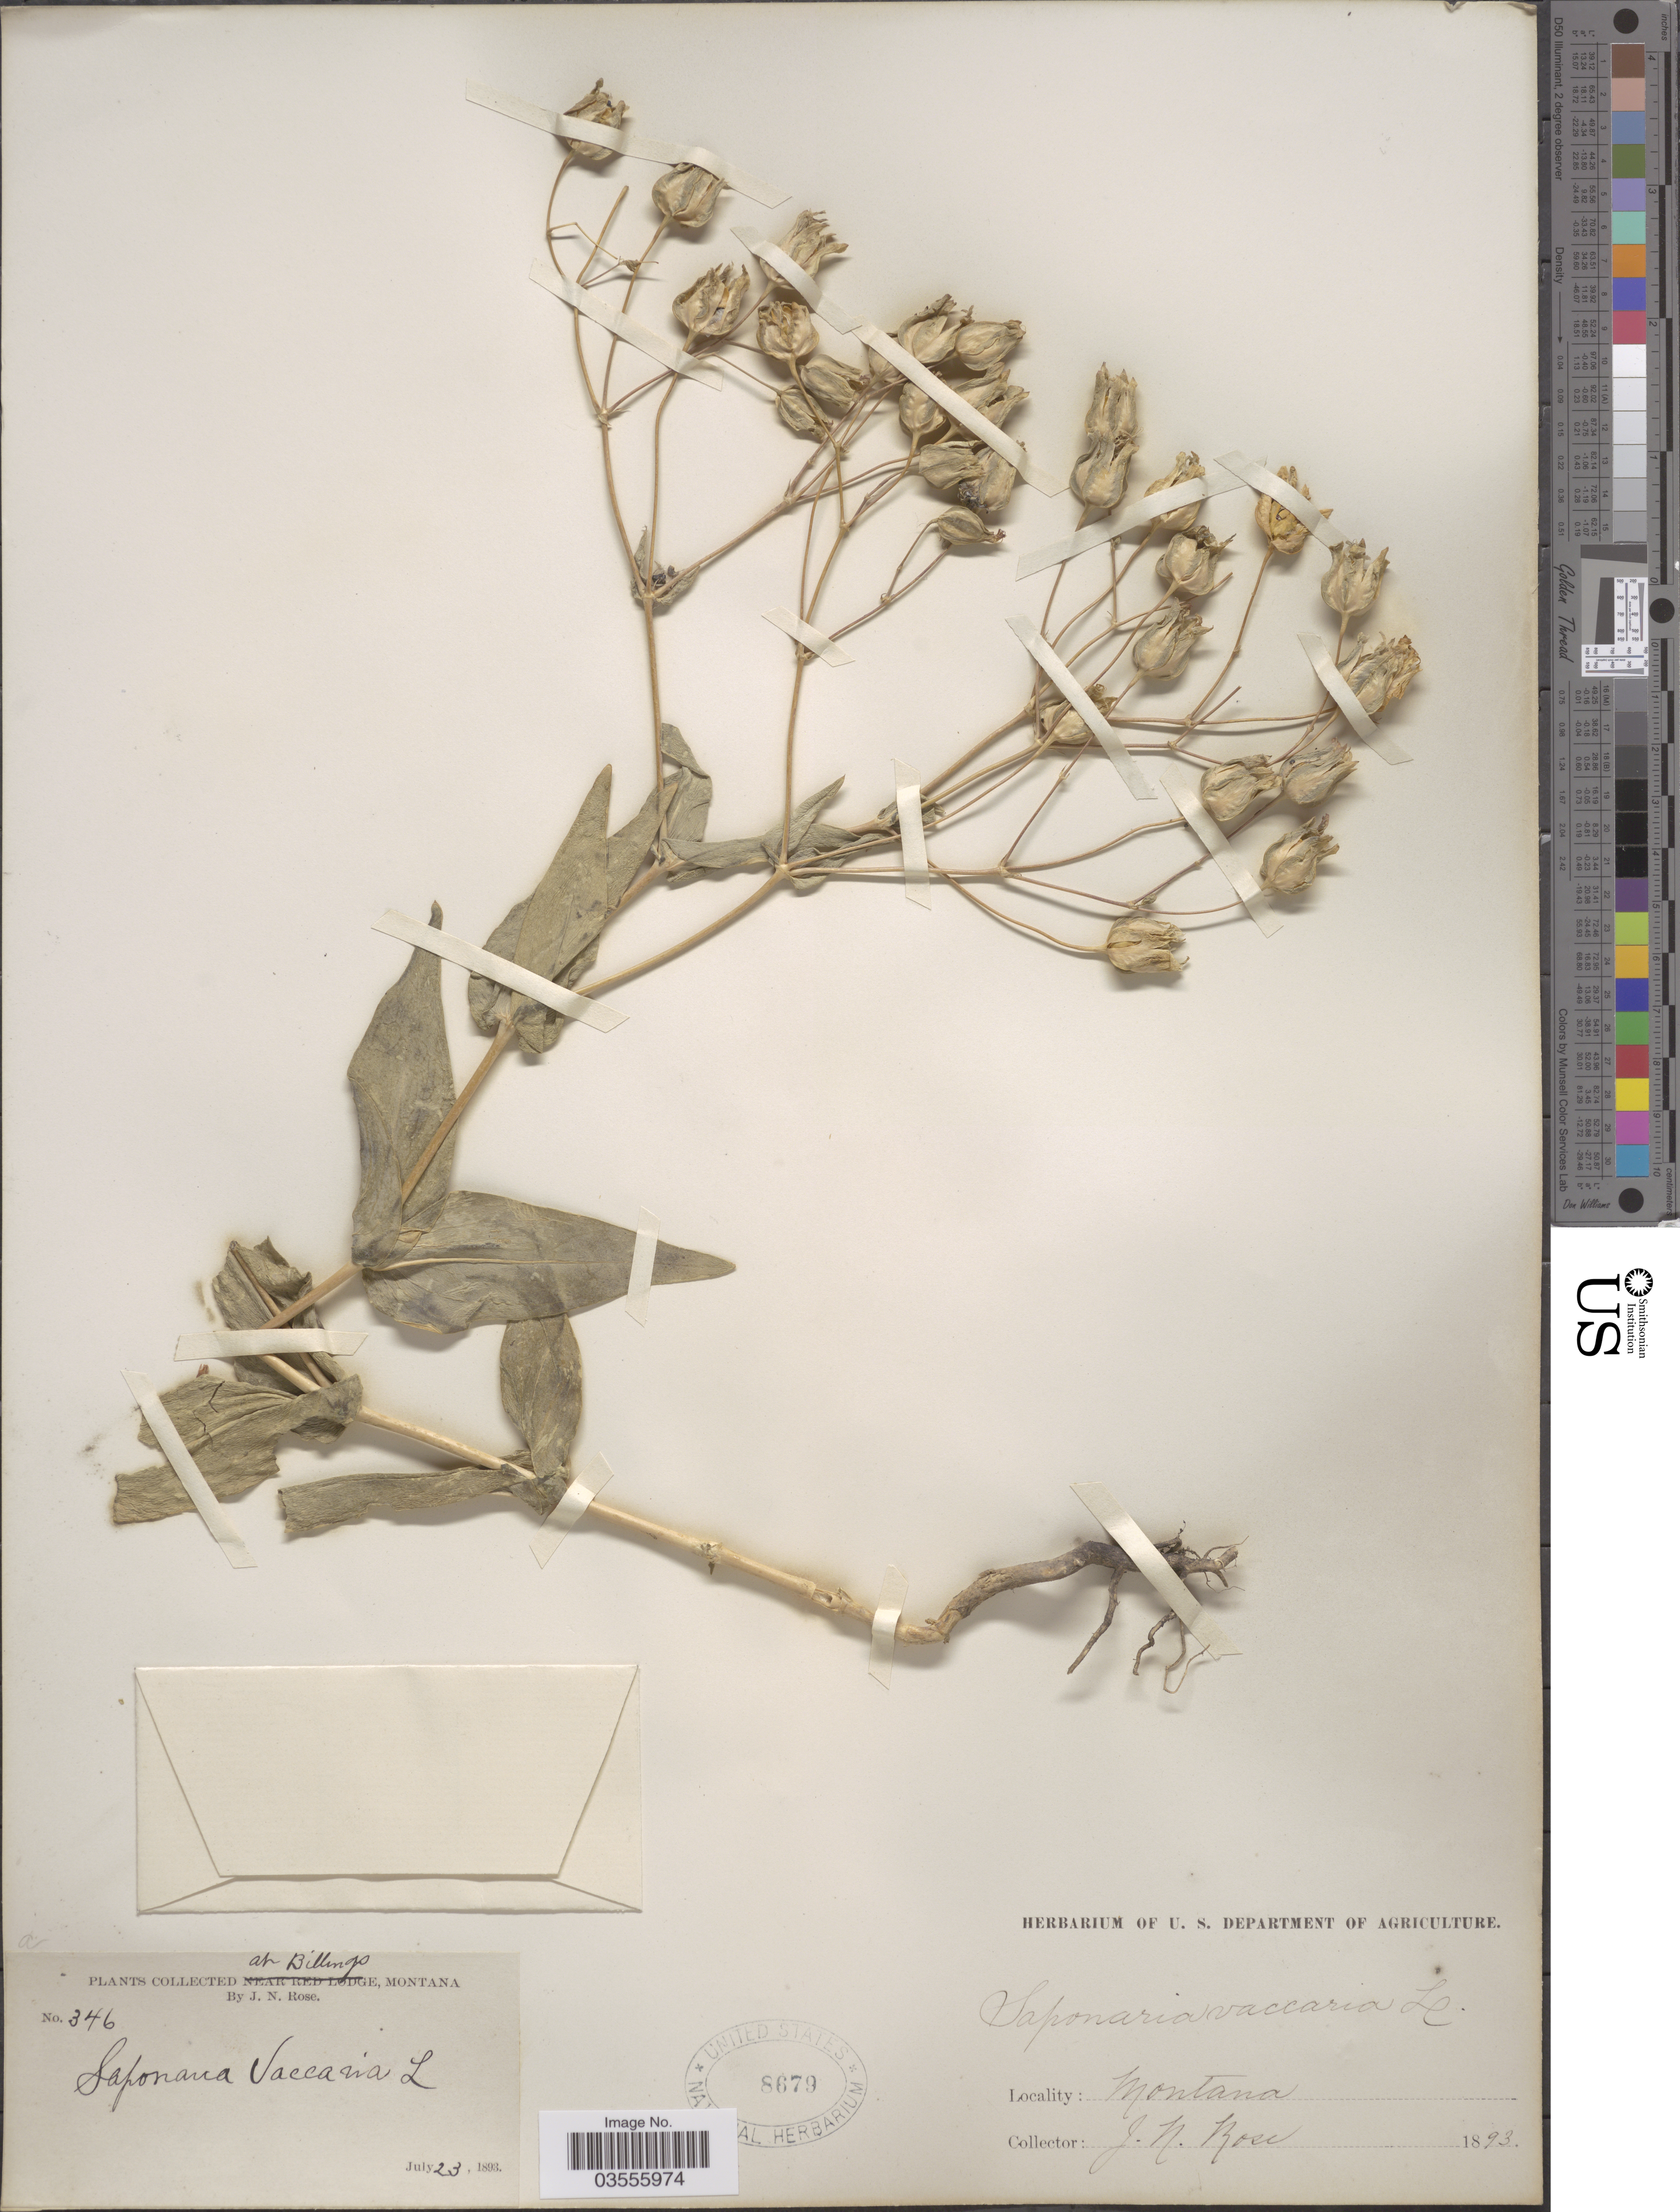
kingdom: Plantae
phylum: Tracheophyta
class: Magnoliopsida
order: Caryophyllales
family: Caryophyllaceae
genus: Gypsophila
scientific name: Gypsophila vaccaria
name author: (L.) Sm.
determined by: Strong, M. T., (US), Smithsonian Institution - National Museum of Natural History (UNITED STATES)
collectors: J. N. Rose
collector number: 346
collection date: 1893-07-23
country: United States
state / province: Montana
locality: Billings.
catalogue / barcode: US 8679